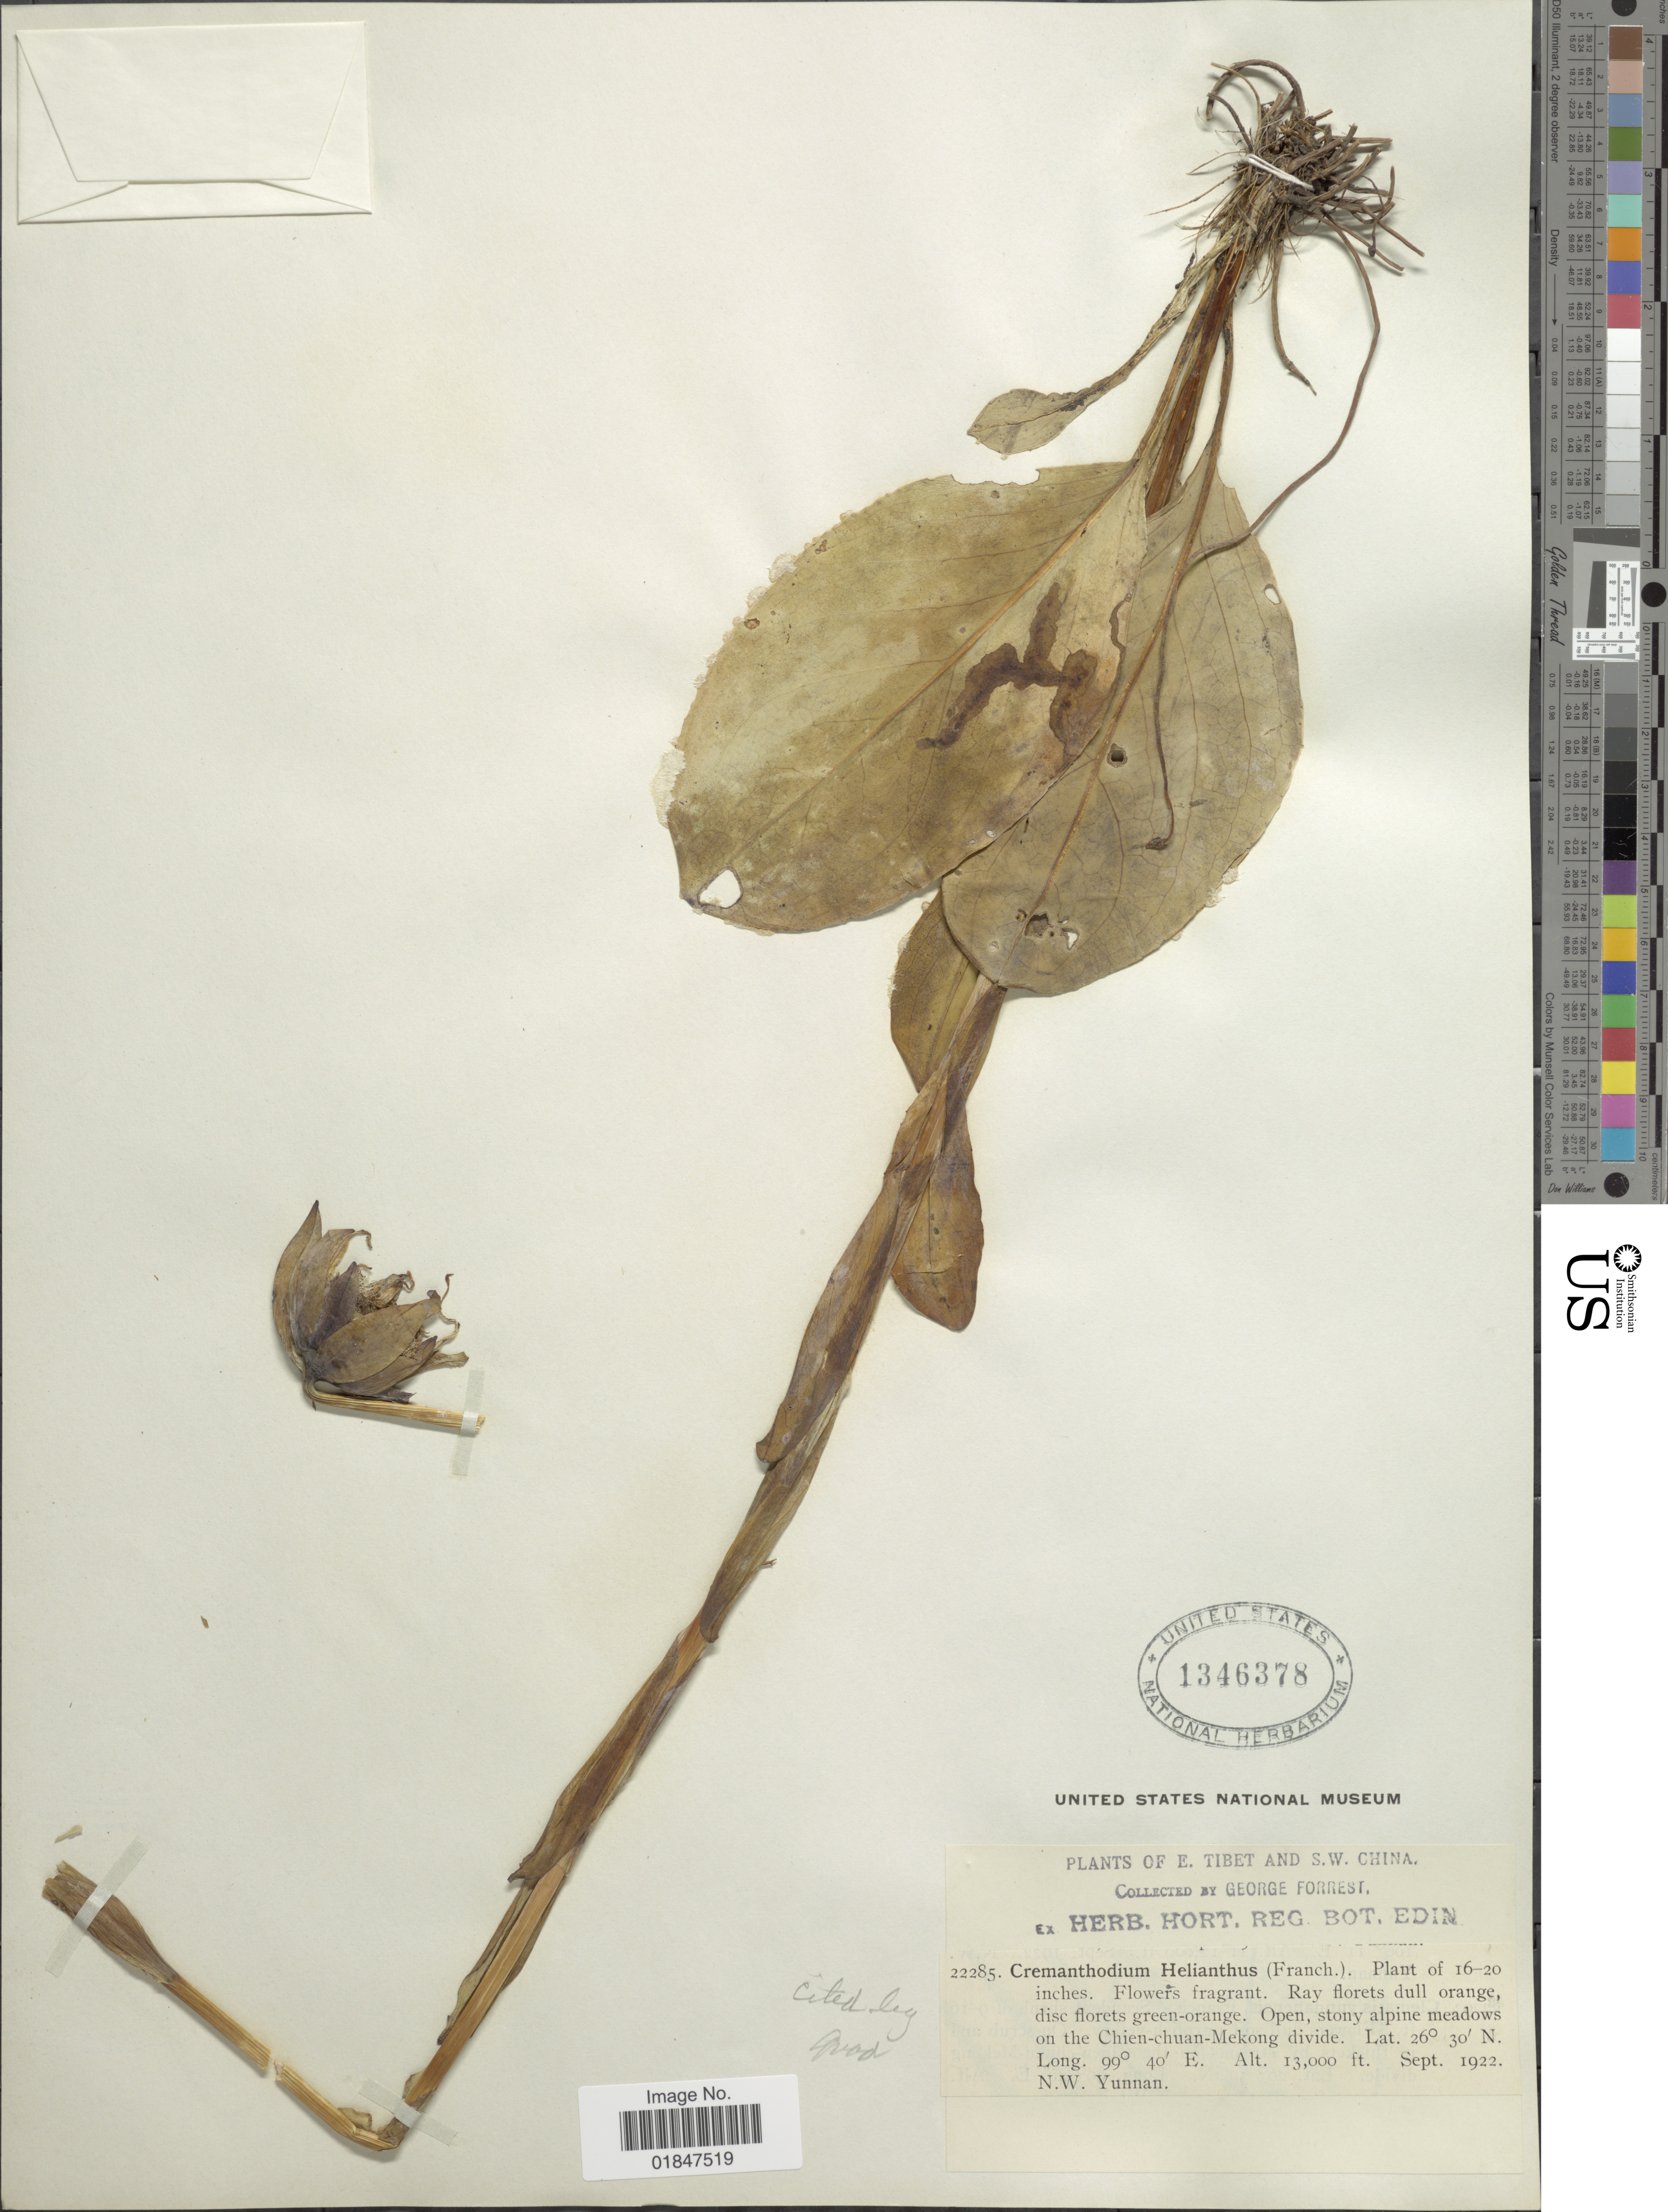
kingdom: Plantae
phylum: Tracheophyta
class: Magnoliopsida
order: Asterales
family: Asteraceae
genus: Cremanthodium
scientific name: Cremanthodium helianthus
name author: (Franch.) W.W. Sm.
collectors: G. Forrest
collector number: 22285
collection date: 1922-09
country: China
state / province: Yunnan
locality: E. Tibet and S.W. China, Open, stony alpine meadows on the Chien-chuan-Mekong divide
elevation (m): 3962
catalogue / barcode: US 1346378